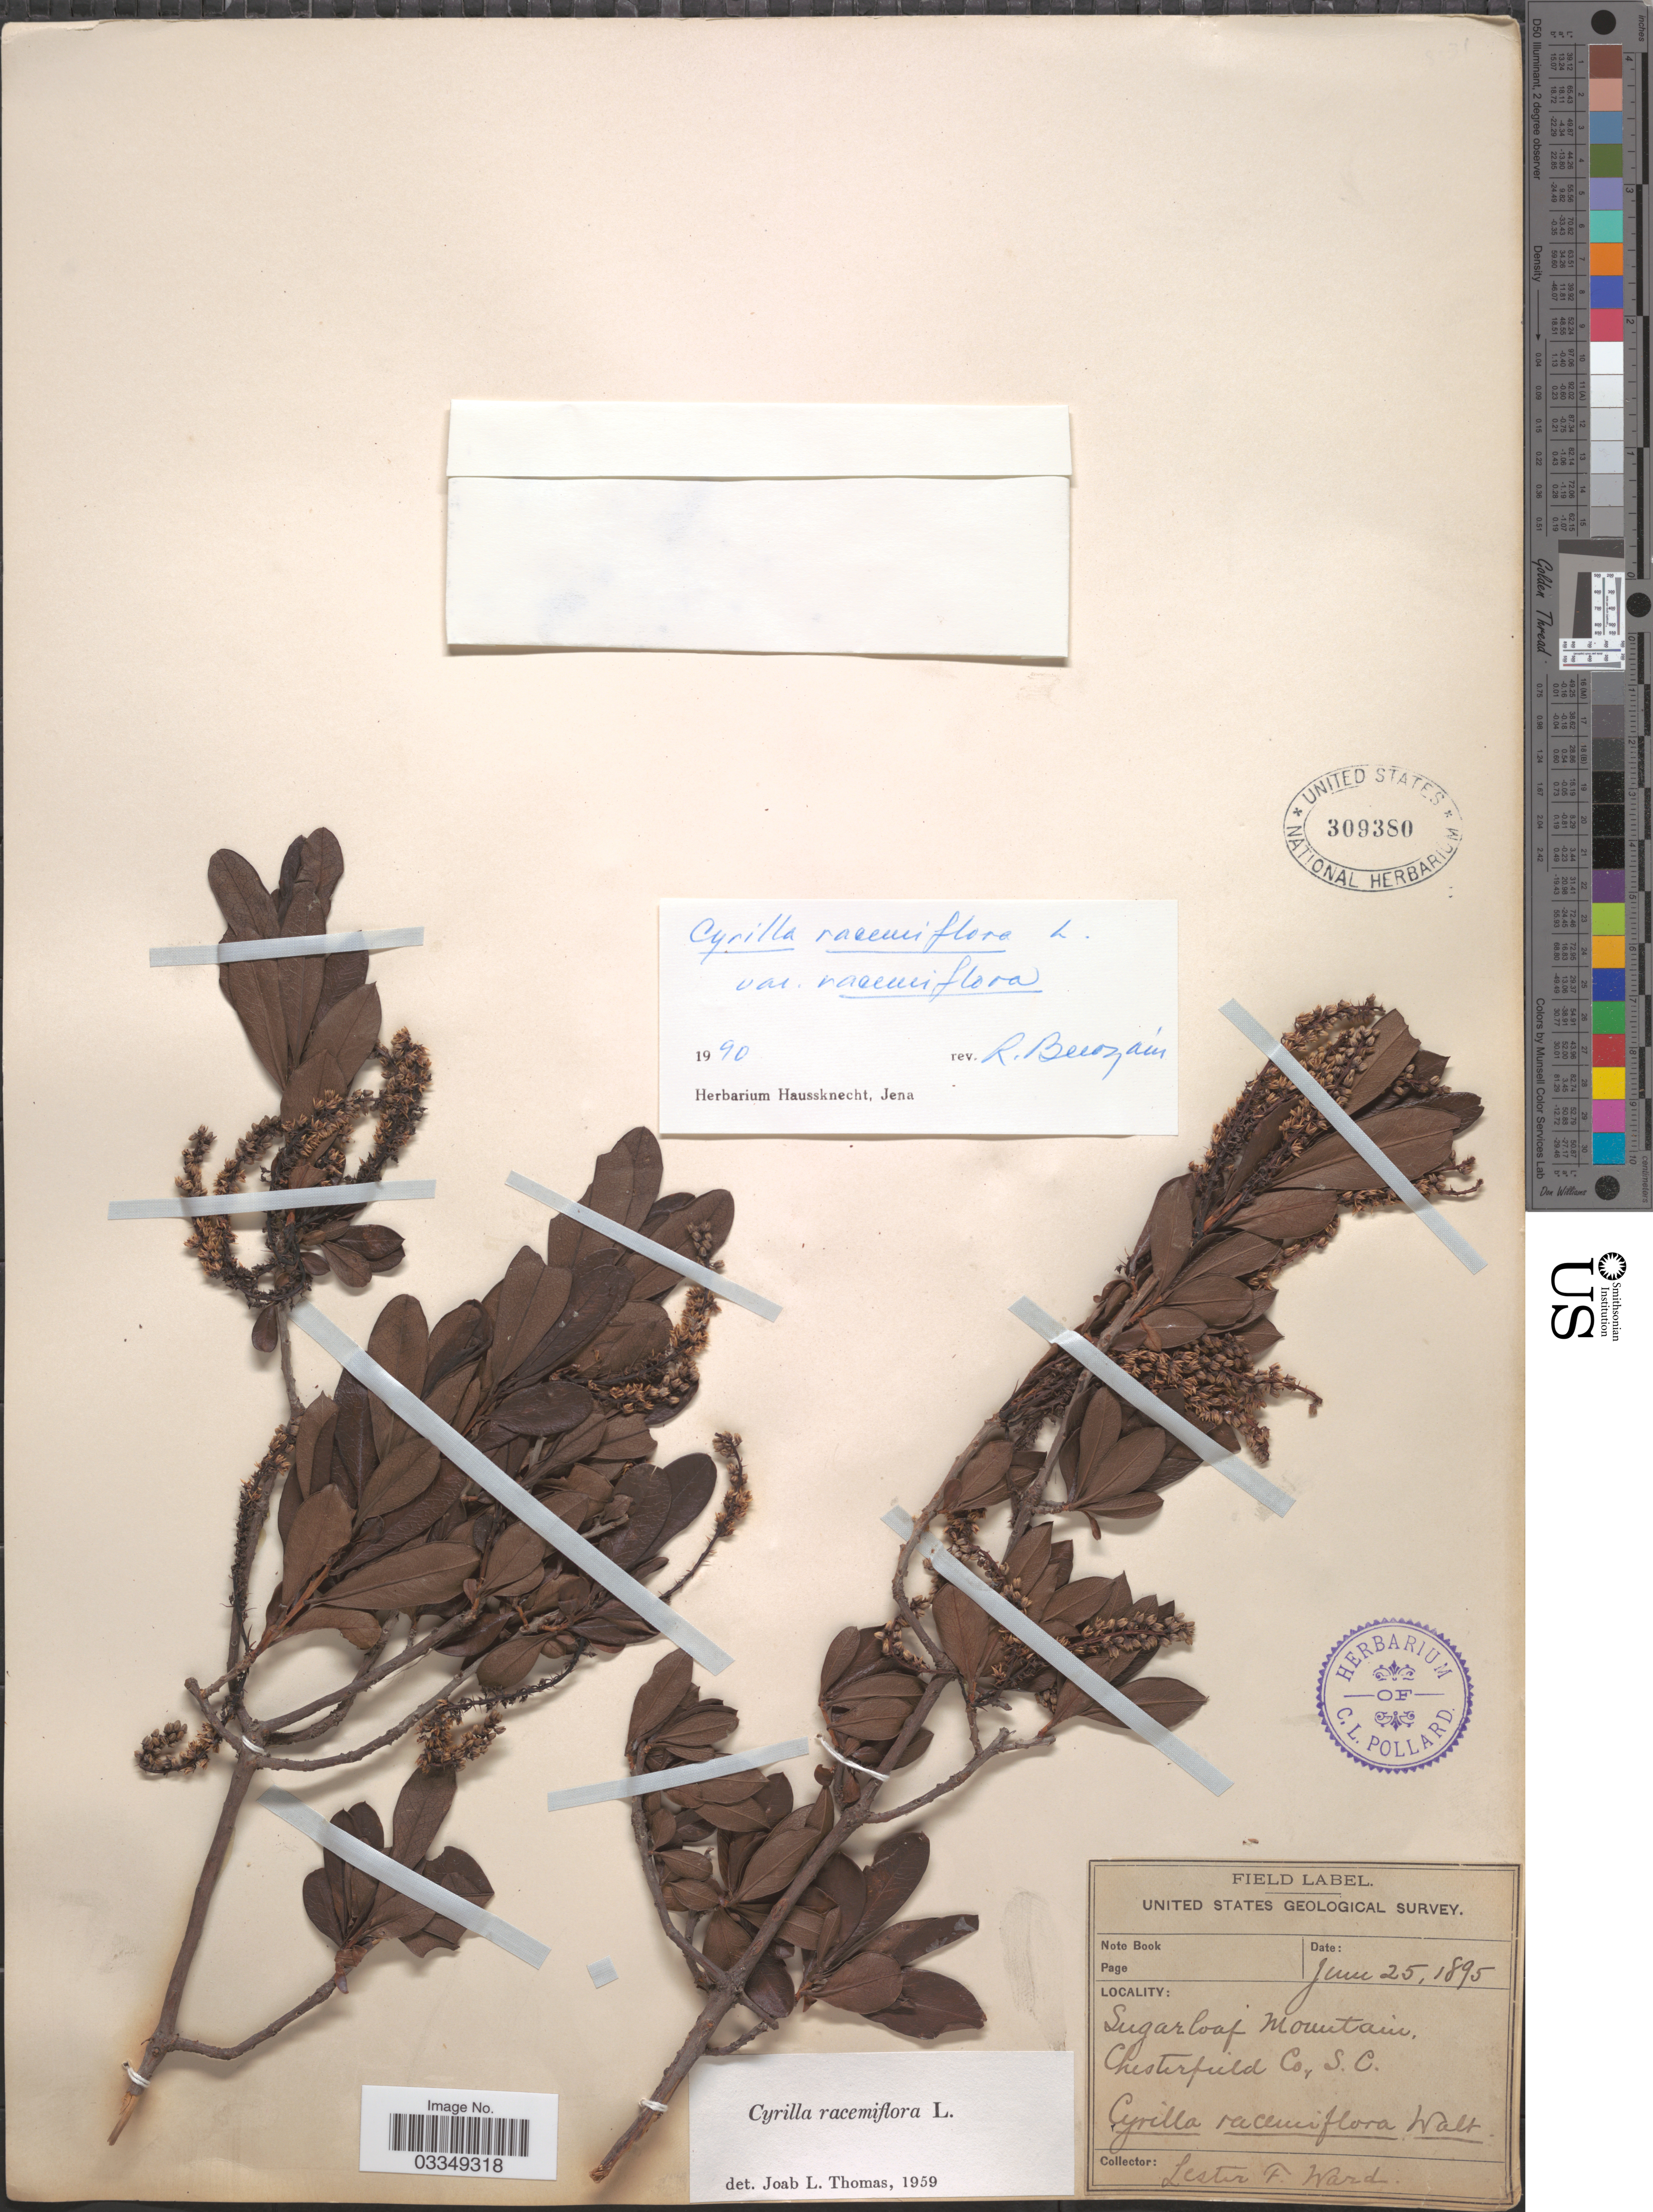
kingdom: Plantae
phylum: Tracheophyta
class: Magnoliopsida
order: Ericales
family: Cyrillaceae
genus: Cyrilla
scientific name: Cyrilla racemiflora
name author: L.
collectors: L. F. Ward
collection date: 1895-06-25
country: United States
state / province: South Carolina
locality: Sugarloaf Mountain, Chesterfield Co.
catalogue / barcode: US 309380